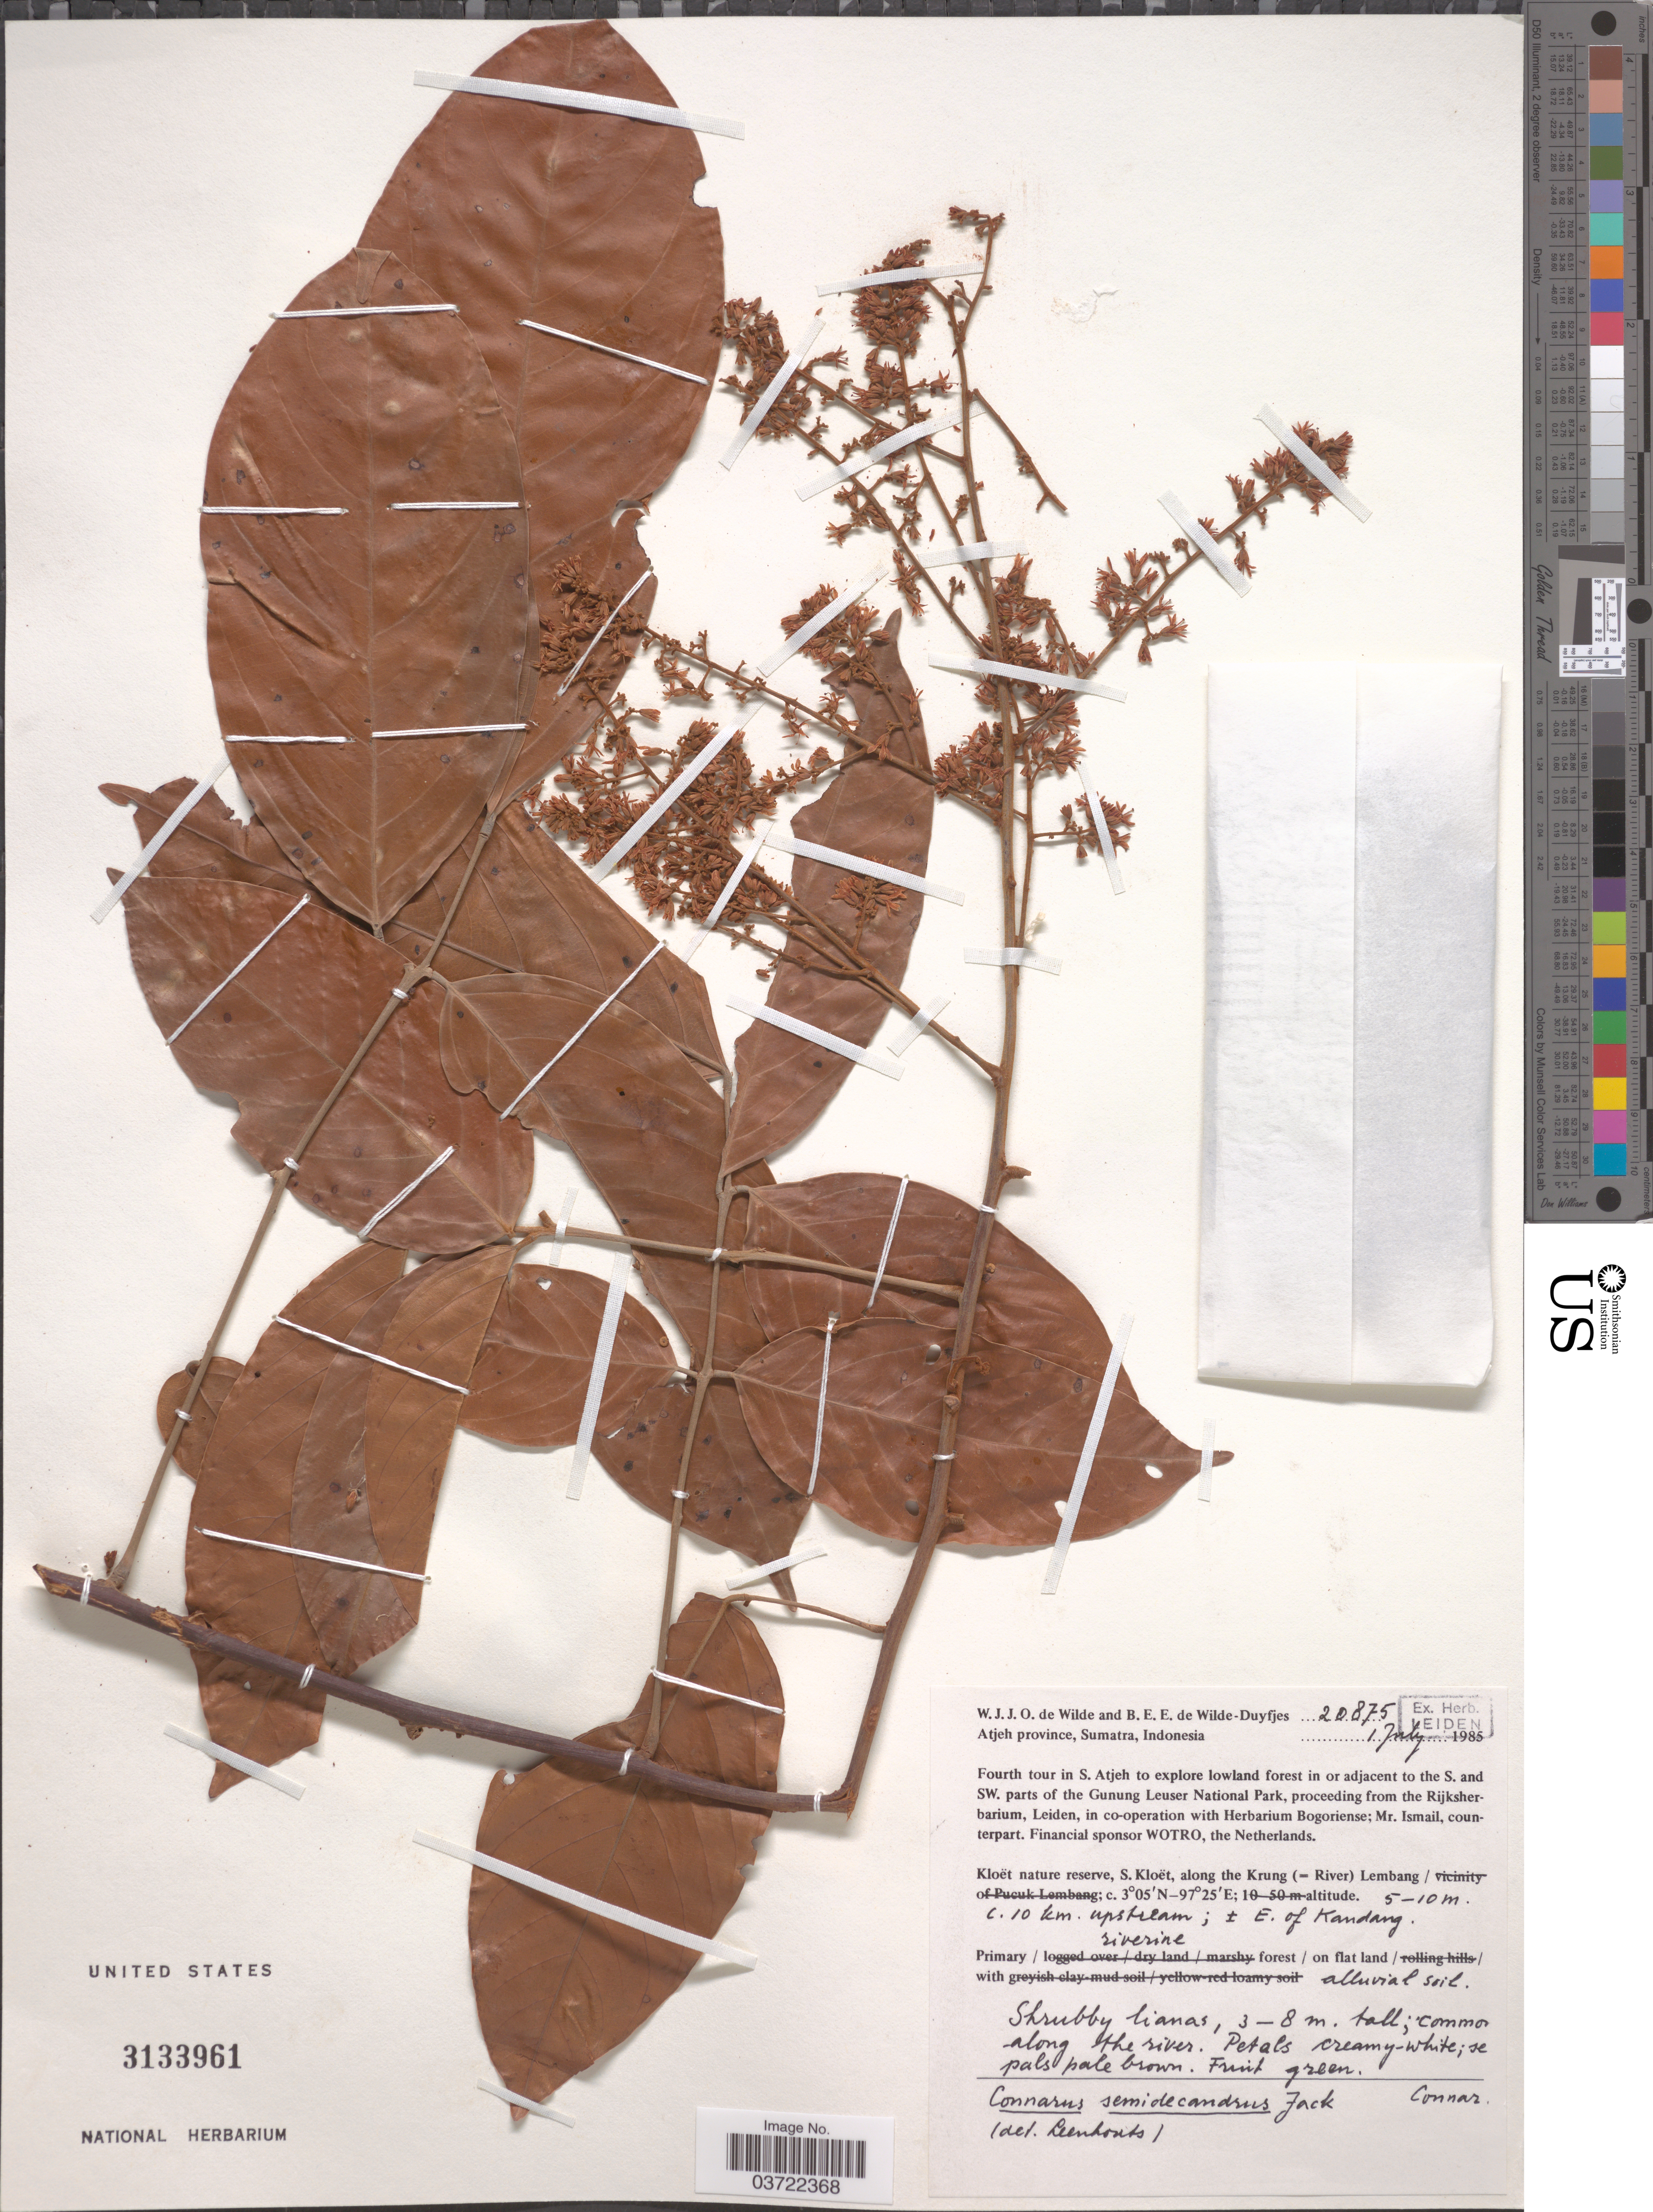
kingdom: Plantae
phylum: Tracheophyta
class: Magnoliopsida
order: Oxalidales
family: Connaraceae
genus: Connarus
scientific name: Connarus semidecandrus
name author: Jack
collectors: W. J. de Wilde & B. E. de Wilde-Duyfjes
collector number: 20875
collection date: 1985-07-01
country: Indonesia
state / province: Sumatra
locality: Atjeh Province. Fourth tour in S. Atjeh to explore lowland forest in or adjacent to the S. and SW. parts of the Gunung Leuser National Park. Kloët nature reserve, S. Kloët, along the Krung (=River) Lembang. c. 10 km. upstream; ± E. of Kandang riverine.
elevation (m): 5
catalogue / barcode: US 3133961